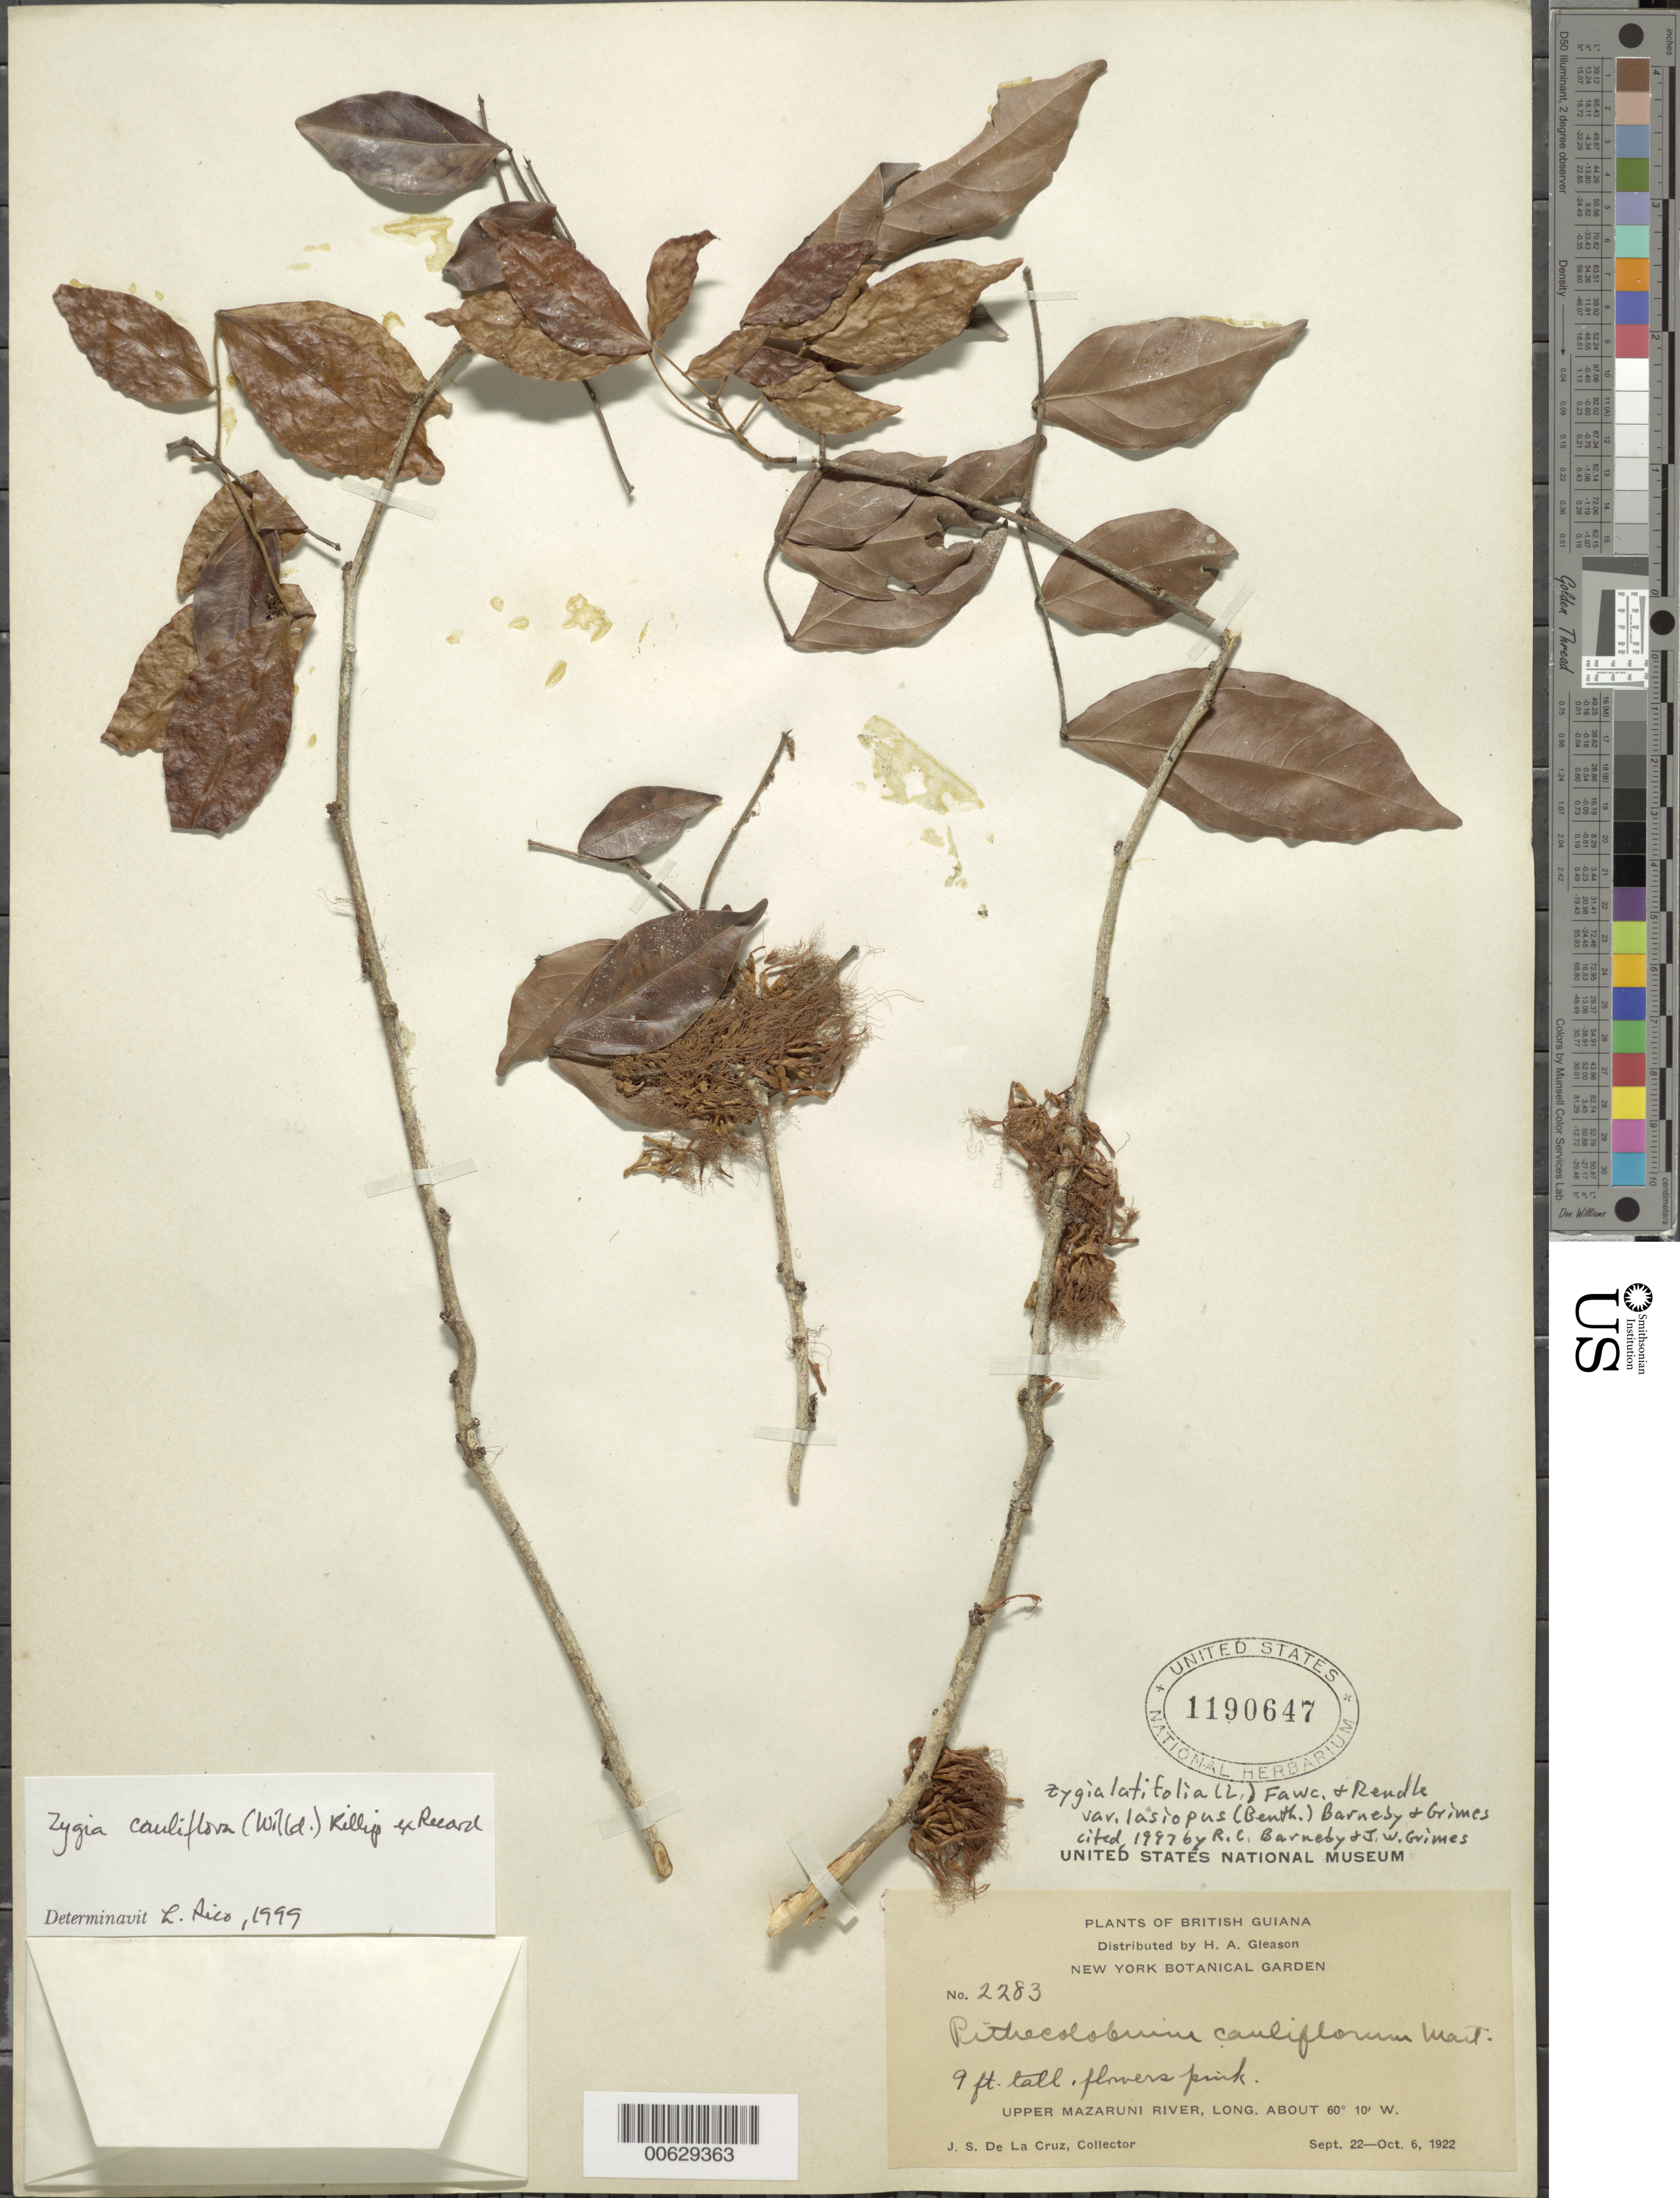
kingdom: Plantae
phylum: Tracheophyta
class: Magnoliopsida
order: Fabales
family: Fabaceae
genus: Zygia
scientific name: Zygia latifolia var. lasiopus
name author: (Benth.) Barneby & J.W. Grimes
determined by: Barneby, R. C.; Grimes, J. W.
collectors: J. S. de la Cruz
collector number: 2283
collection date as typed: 22-Sep-22 to 6-Oct-22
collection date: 1922-09-22/1922-10-06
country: Guyana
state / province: Cuyuni-Mazaruni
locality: Upper Mazaruni R.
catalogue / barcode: US 1190647